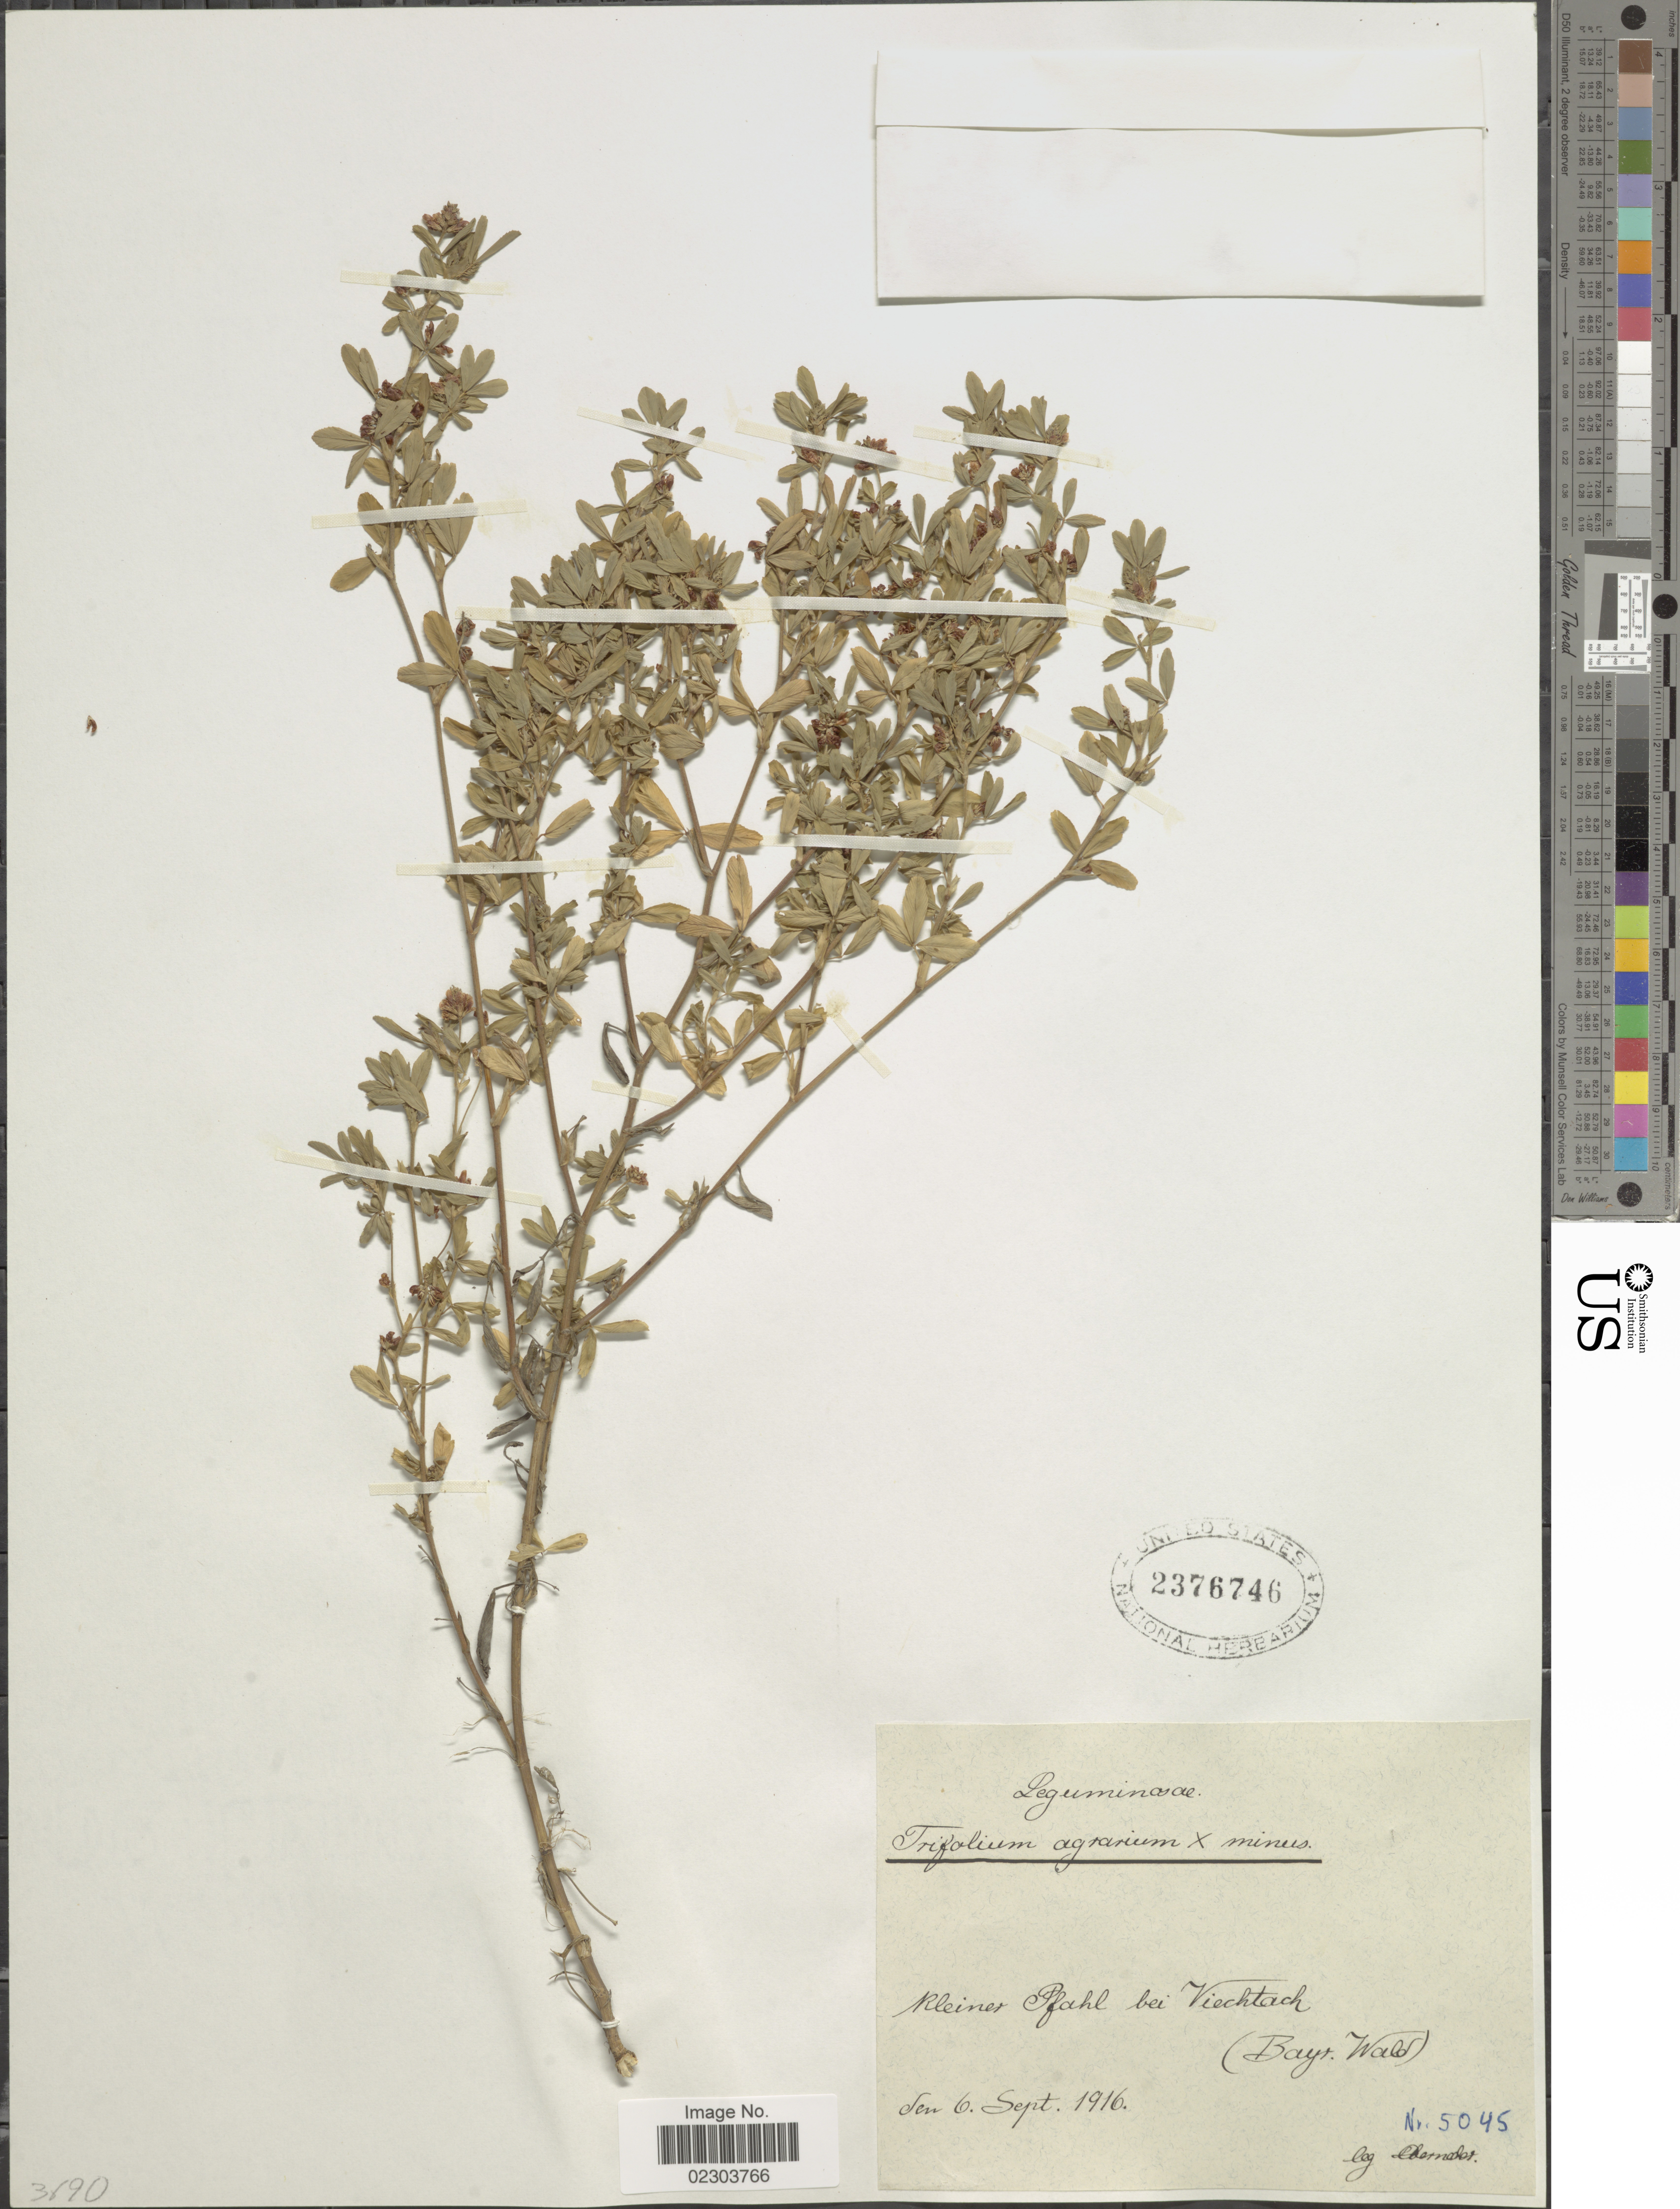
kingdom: Plantae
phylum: Tracheophyta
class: Magnoliopsida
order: Fabales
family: Fabaceae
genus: Trifolium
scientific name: Trifolium agrarium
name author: L.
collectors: L. Oberneder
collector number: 5045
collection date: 1916-09-06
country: Germany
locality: Leguminase, Rleiner Pfahl bei Viechtach (Bayr. Wald)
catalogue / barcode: US 2376746